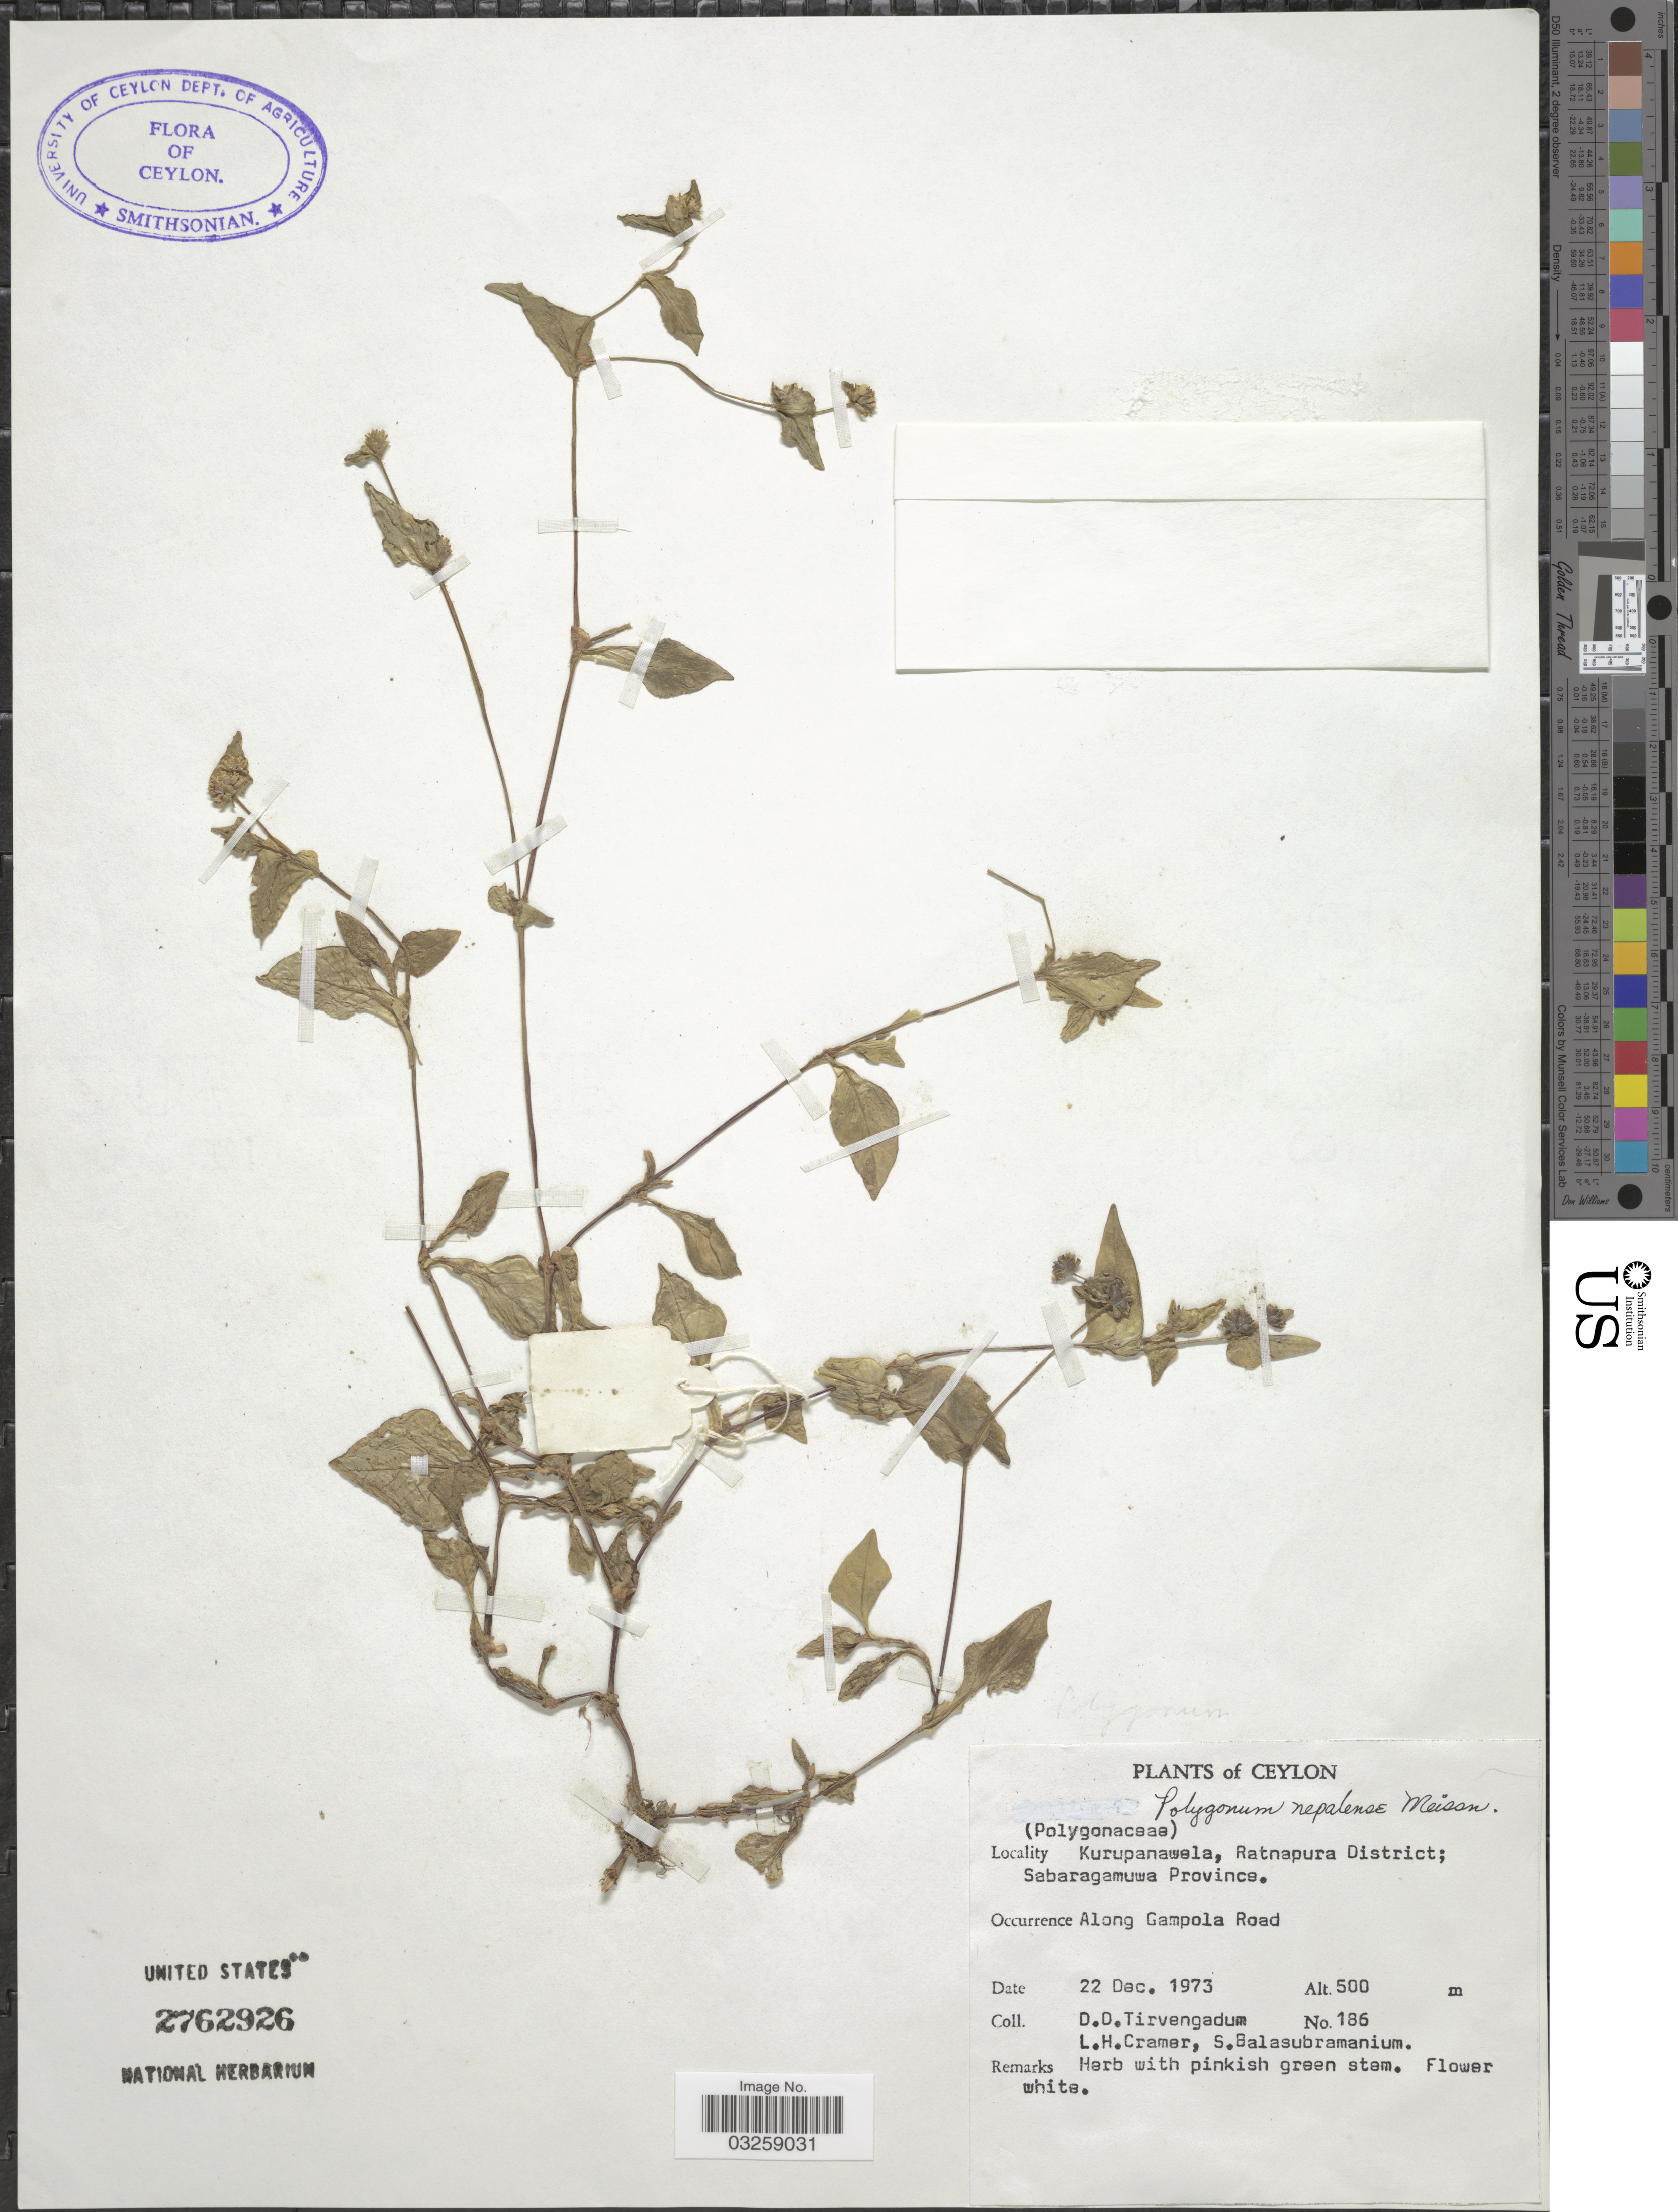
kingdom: Plantae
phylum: Tracheophyta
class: Magnoliopsida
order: Caryophyllales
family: Polygonaceae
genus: Polygonum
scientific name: Polygonum nepalense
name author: Meisn.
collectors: D. Tirvengadum, L. H. Cramer & S. Balasubramanium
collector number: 186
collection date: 1973-12-22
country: Sri Lanka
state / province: Sabaragamuwa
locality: Ceylon. Kurupanawela, Ratnapura District. Along Gampola Road.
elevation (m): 500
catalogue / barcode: US 2762926